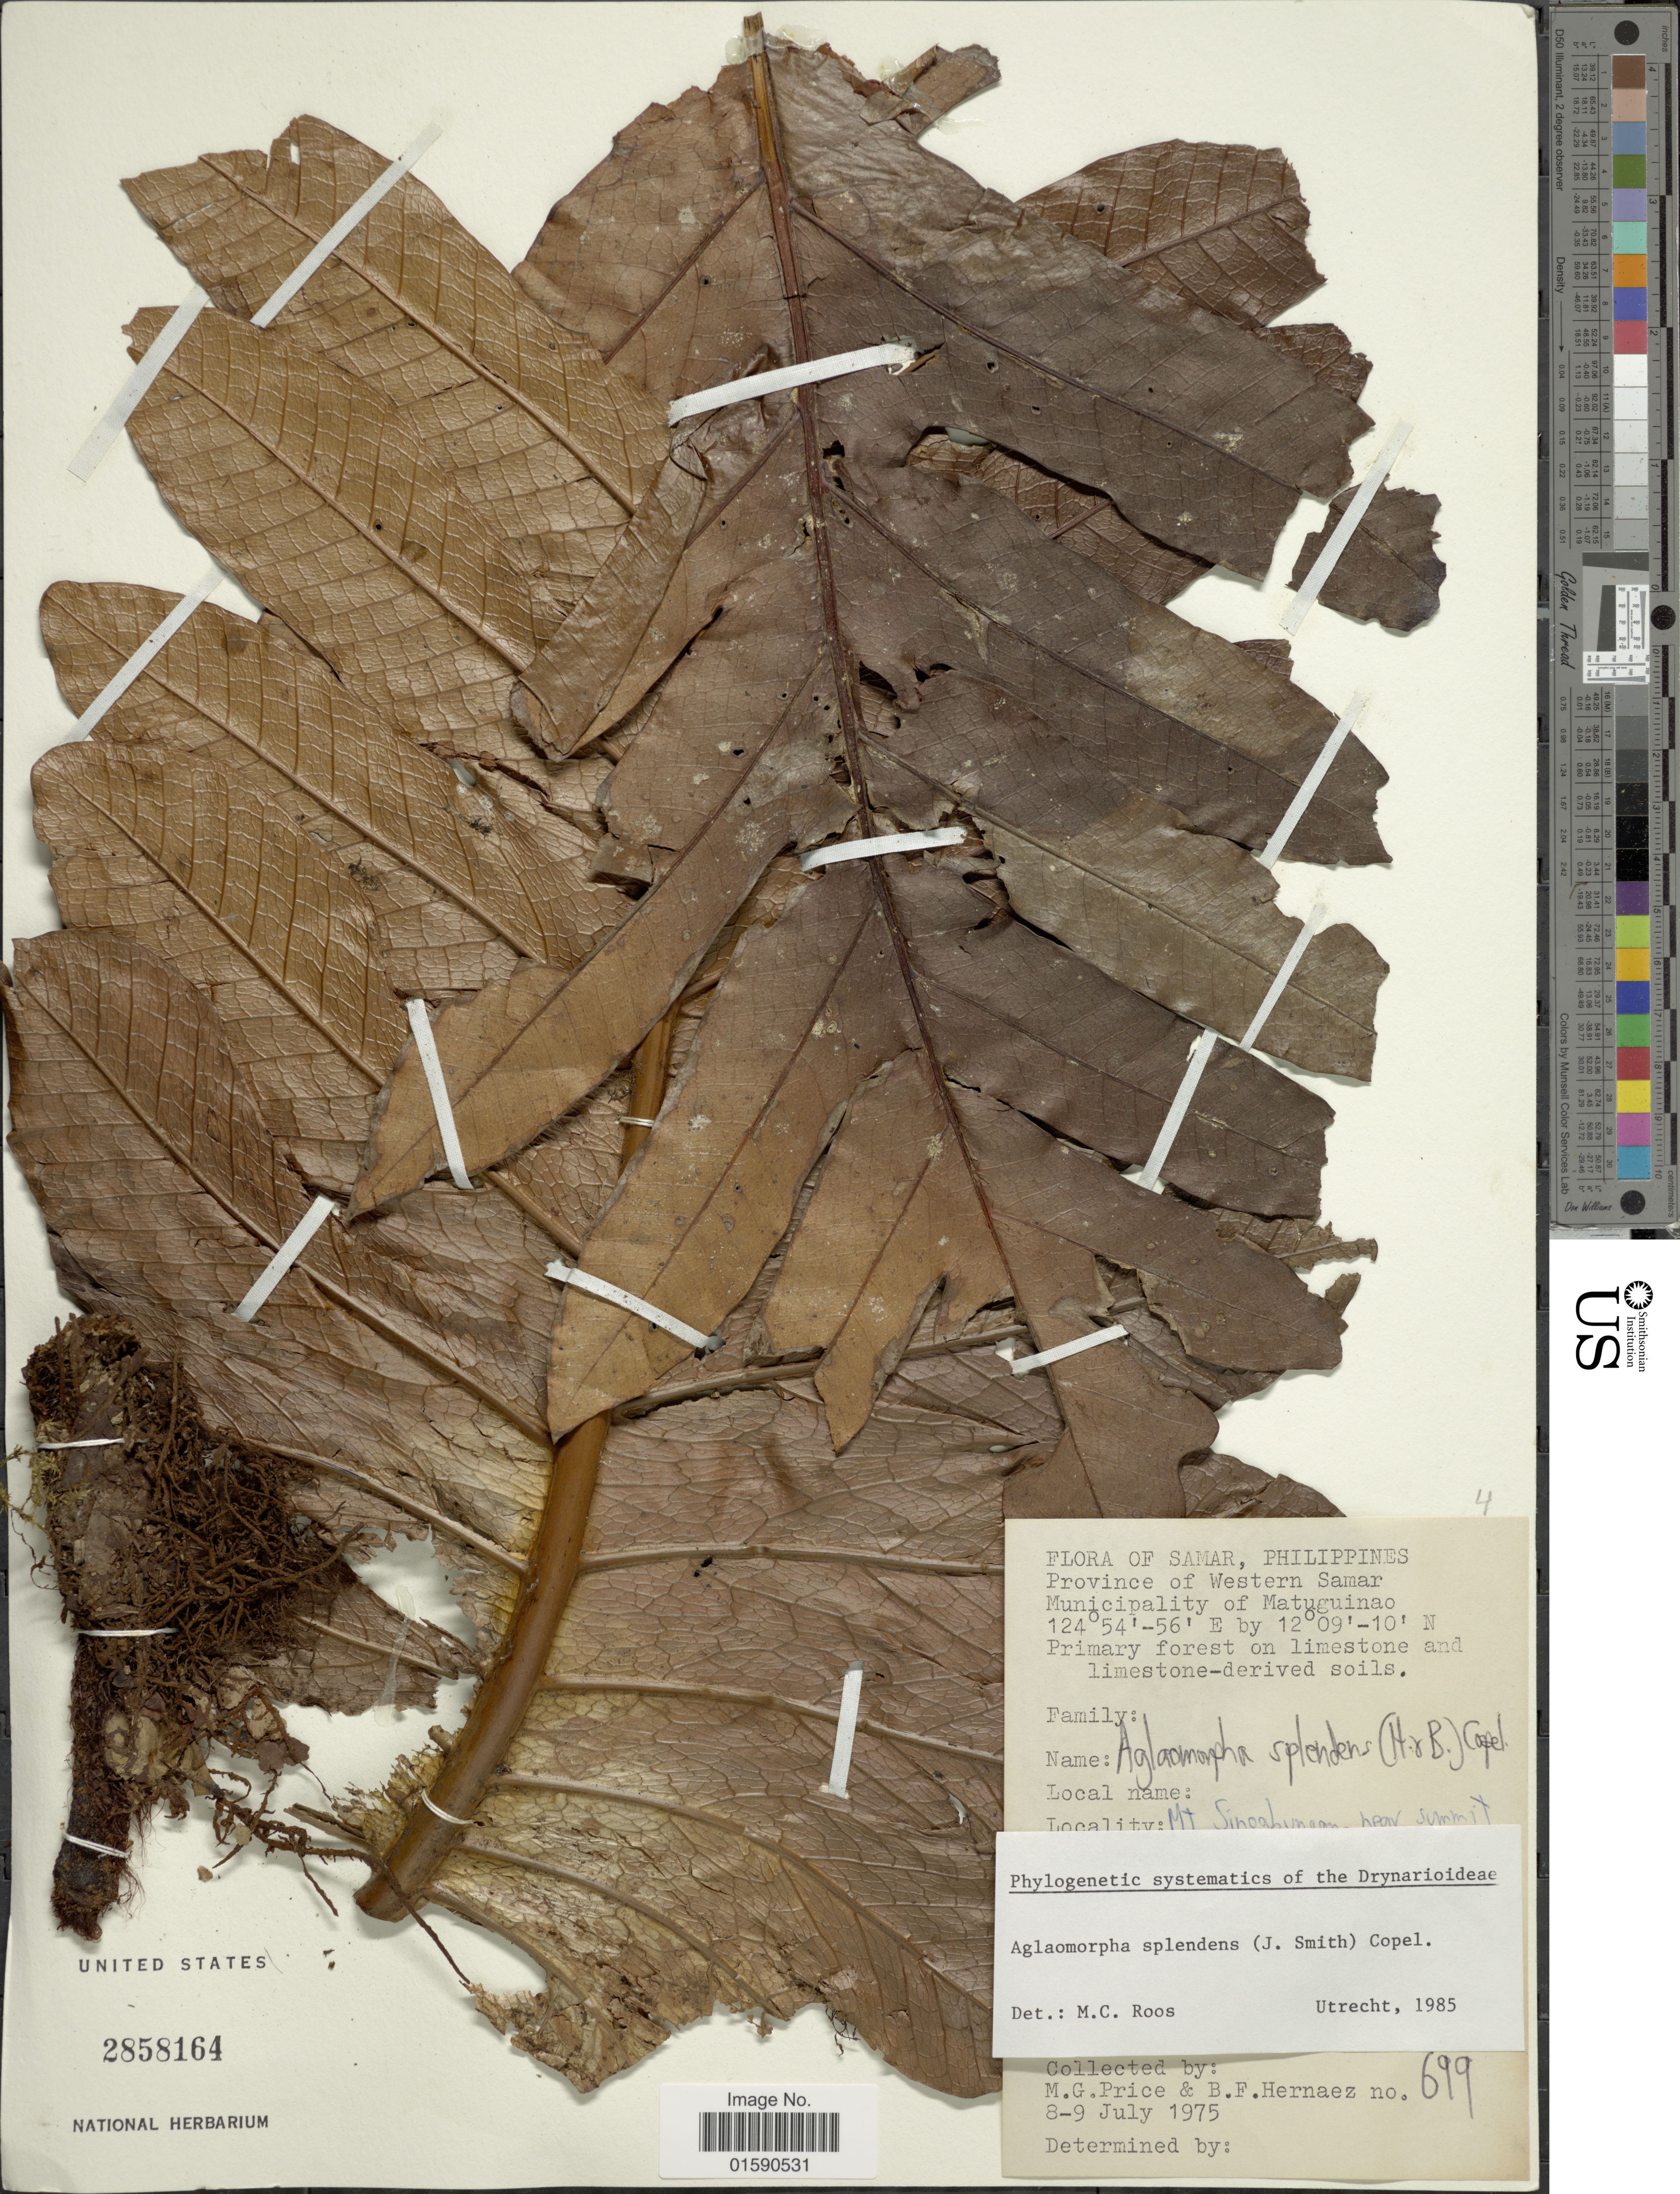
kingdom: Plantae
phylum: Tracheophyta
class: Polypodiopsida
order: Polypodiales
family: Polypodiaceae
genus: Aglaomorpha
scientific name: Aglaomorpha splendens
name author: (J. Sm.) Copel.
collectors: M. G. Price & B. Hernaez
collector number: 699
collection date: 1975-07-08/1975-07-09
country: Philippines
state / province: Eastern Visayas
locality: Samar. Province of Western Samar Municipality of Matuguino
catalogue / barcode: US 2858164